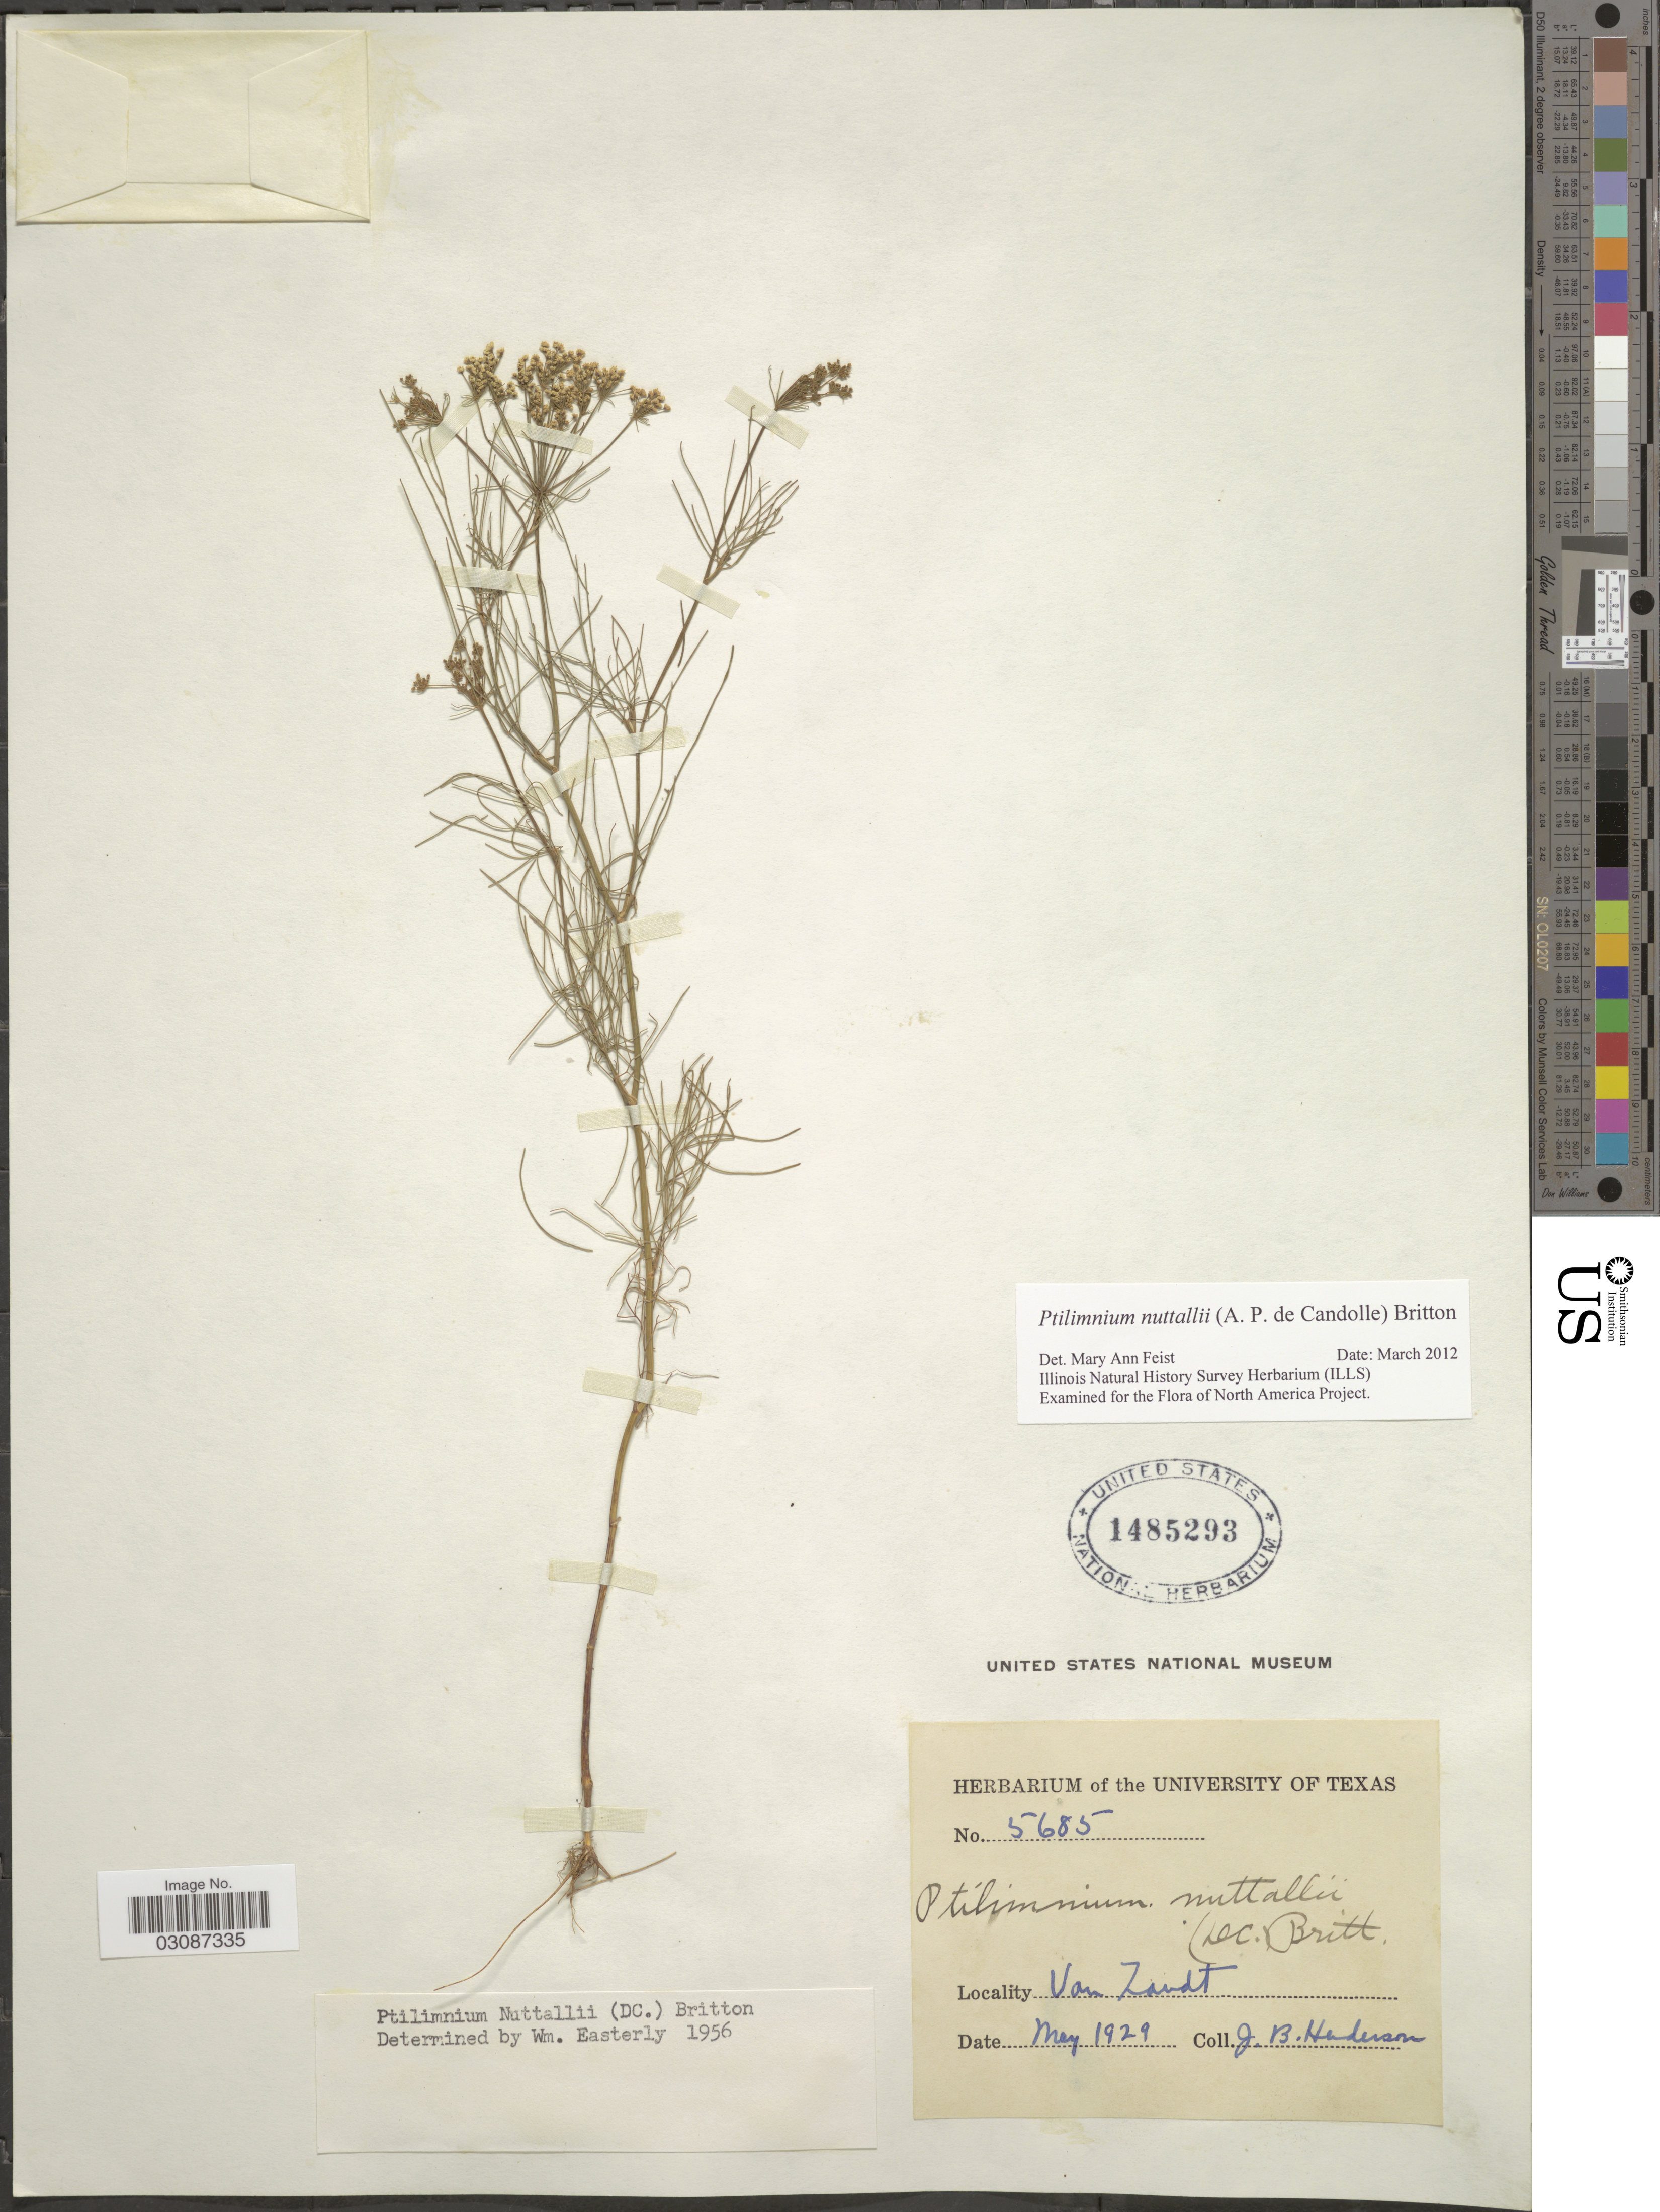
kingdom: Plantae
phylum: Tracheophyta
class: Magnoliopsida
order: Apiales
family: Apiaceae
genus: Ptilimnium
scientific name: Ptilimnium nuttallii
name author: (DC.) Britton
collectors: J. Henderson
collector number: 5685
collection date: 1929-05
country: United States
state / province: Texas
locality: Van Zandt.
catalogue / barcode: US 1485293